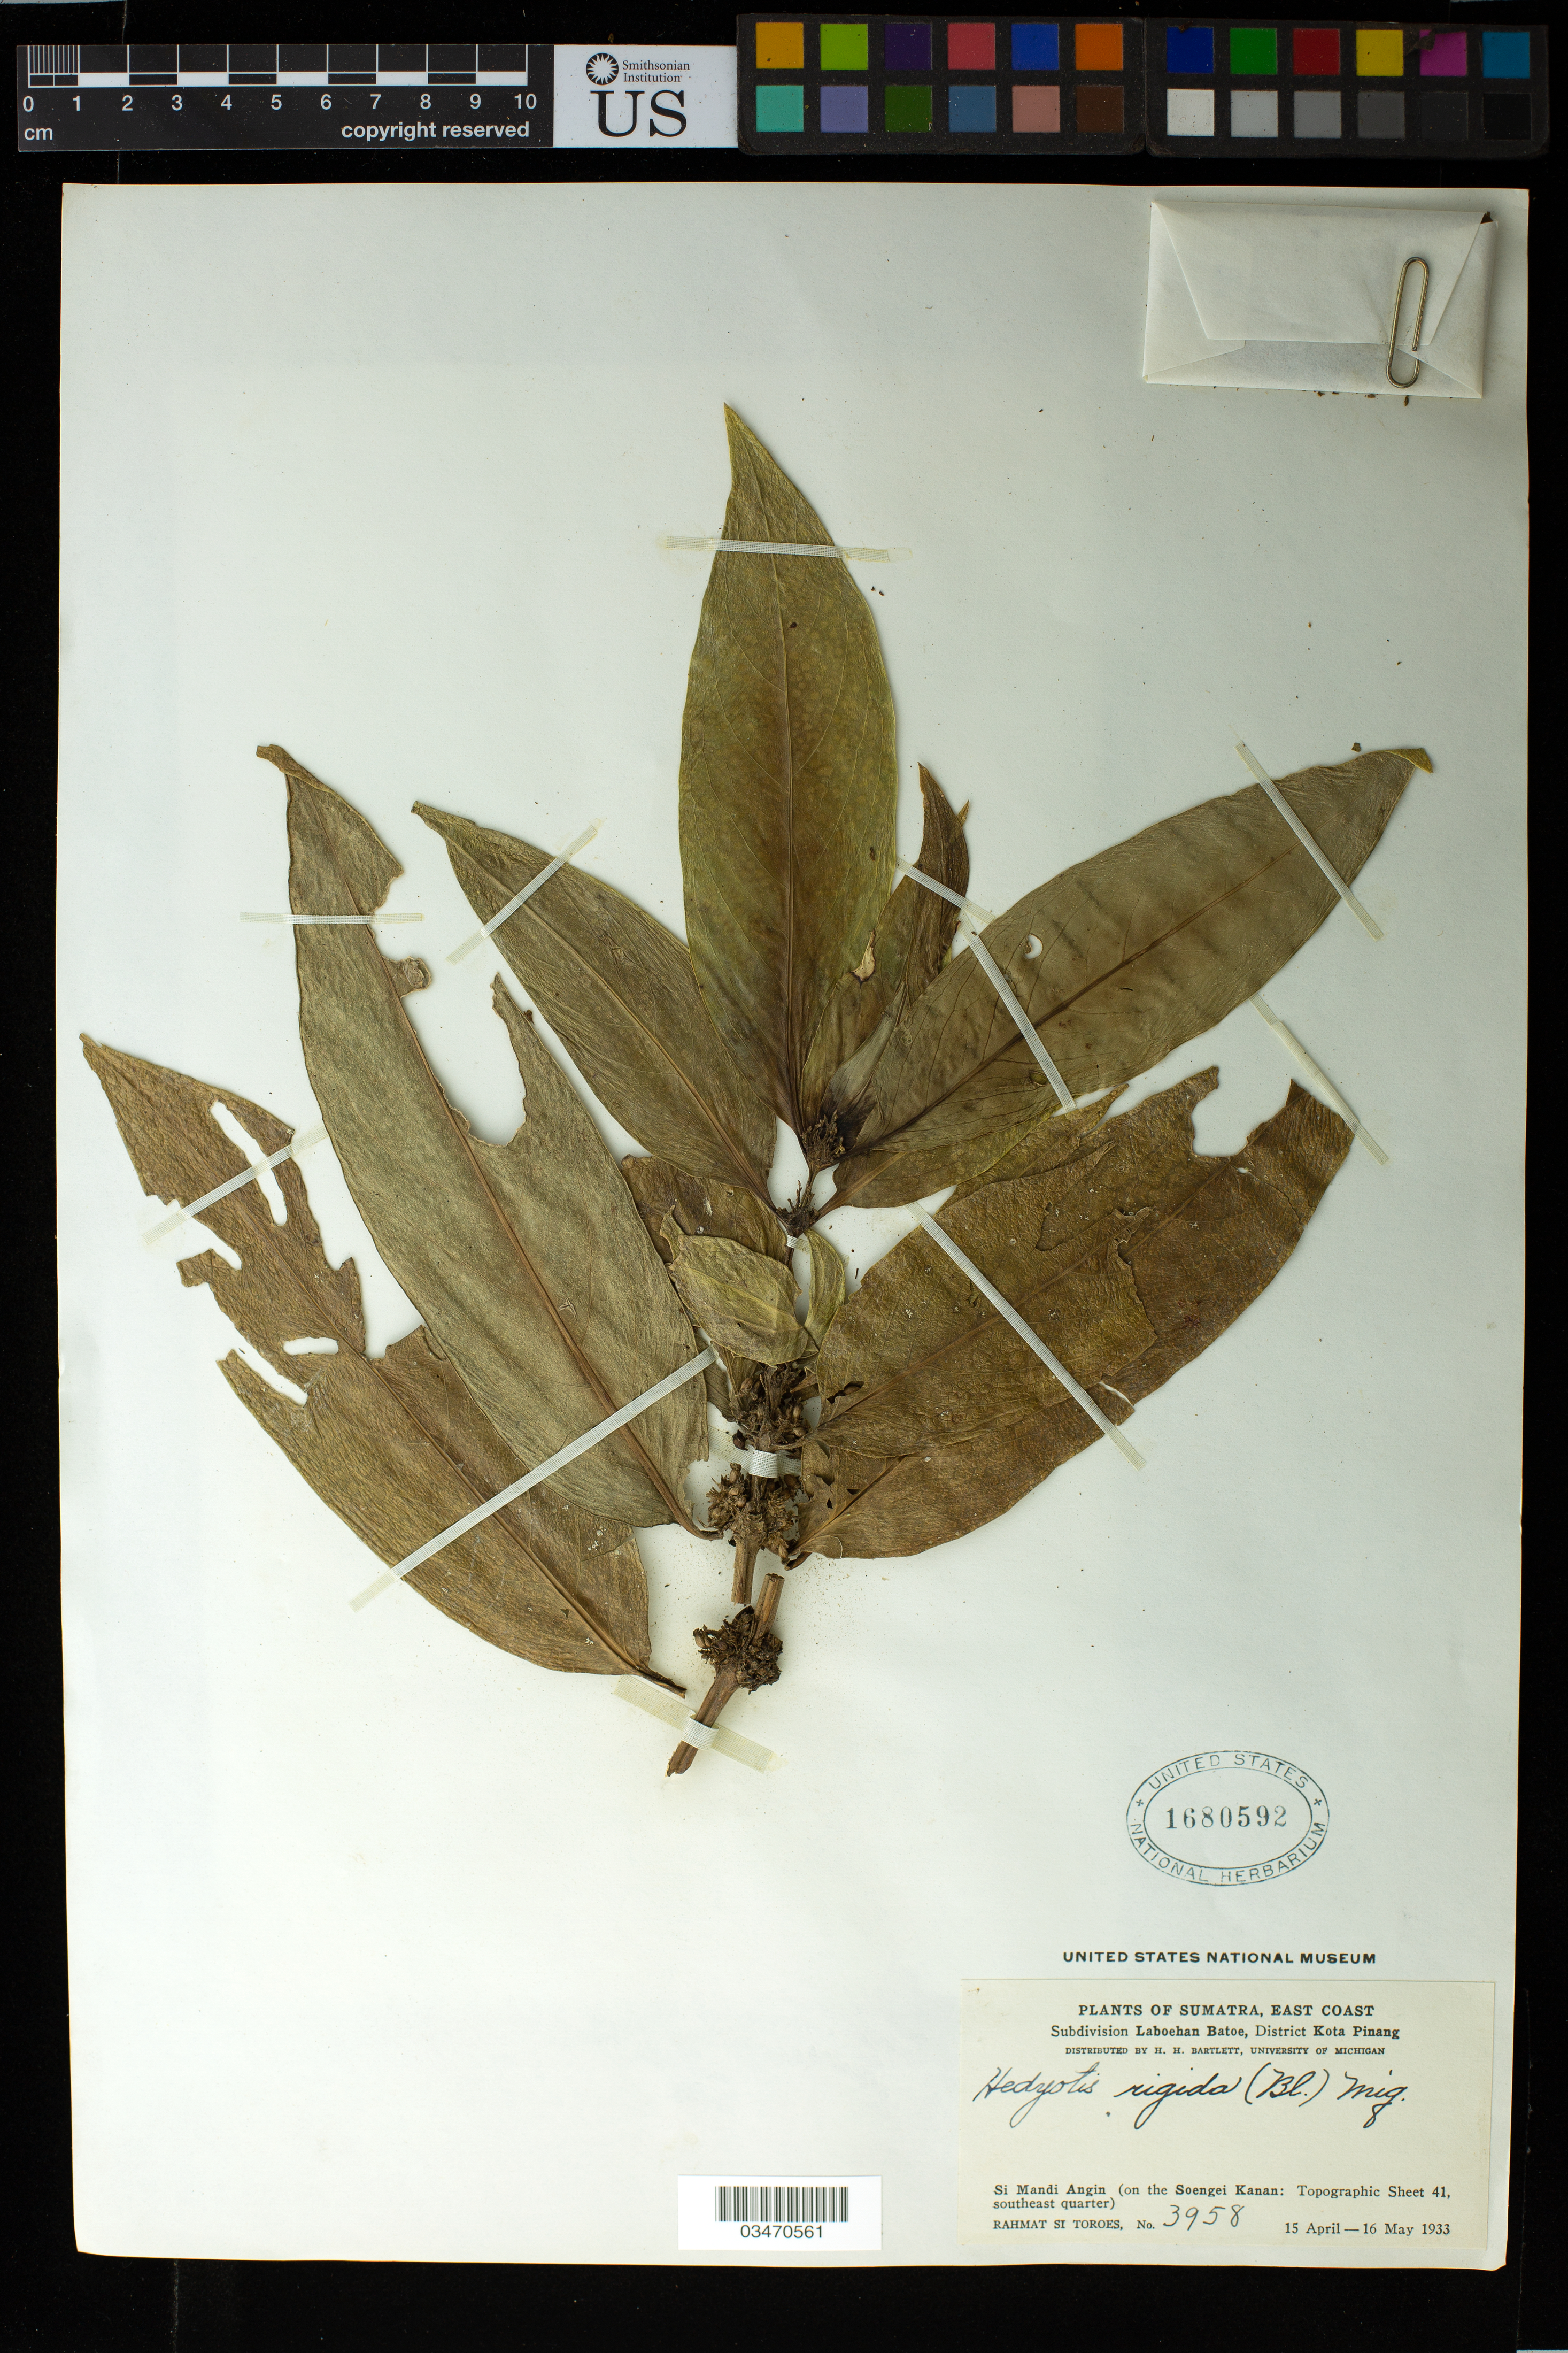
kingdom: Plantae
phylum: Tracheophyta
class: Magnoliopsida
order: Gentianales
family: Rubiaceae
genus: Hedyotis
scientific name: Hedyotis rigida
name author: (Blume) Walp.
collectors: Rahmat Si Boeea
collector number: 3958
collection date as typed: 15 Apr-16 May 1933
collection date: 1933-04-15/1933-05-16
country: Indonesia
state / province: Laboehan Batoe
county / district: Kota Pinang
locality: Sumatra E Coast. Si Mandi Angin.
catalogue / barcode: US 1680592